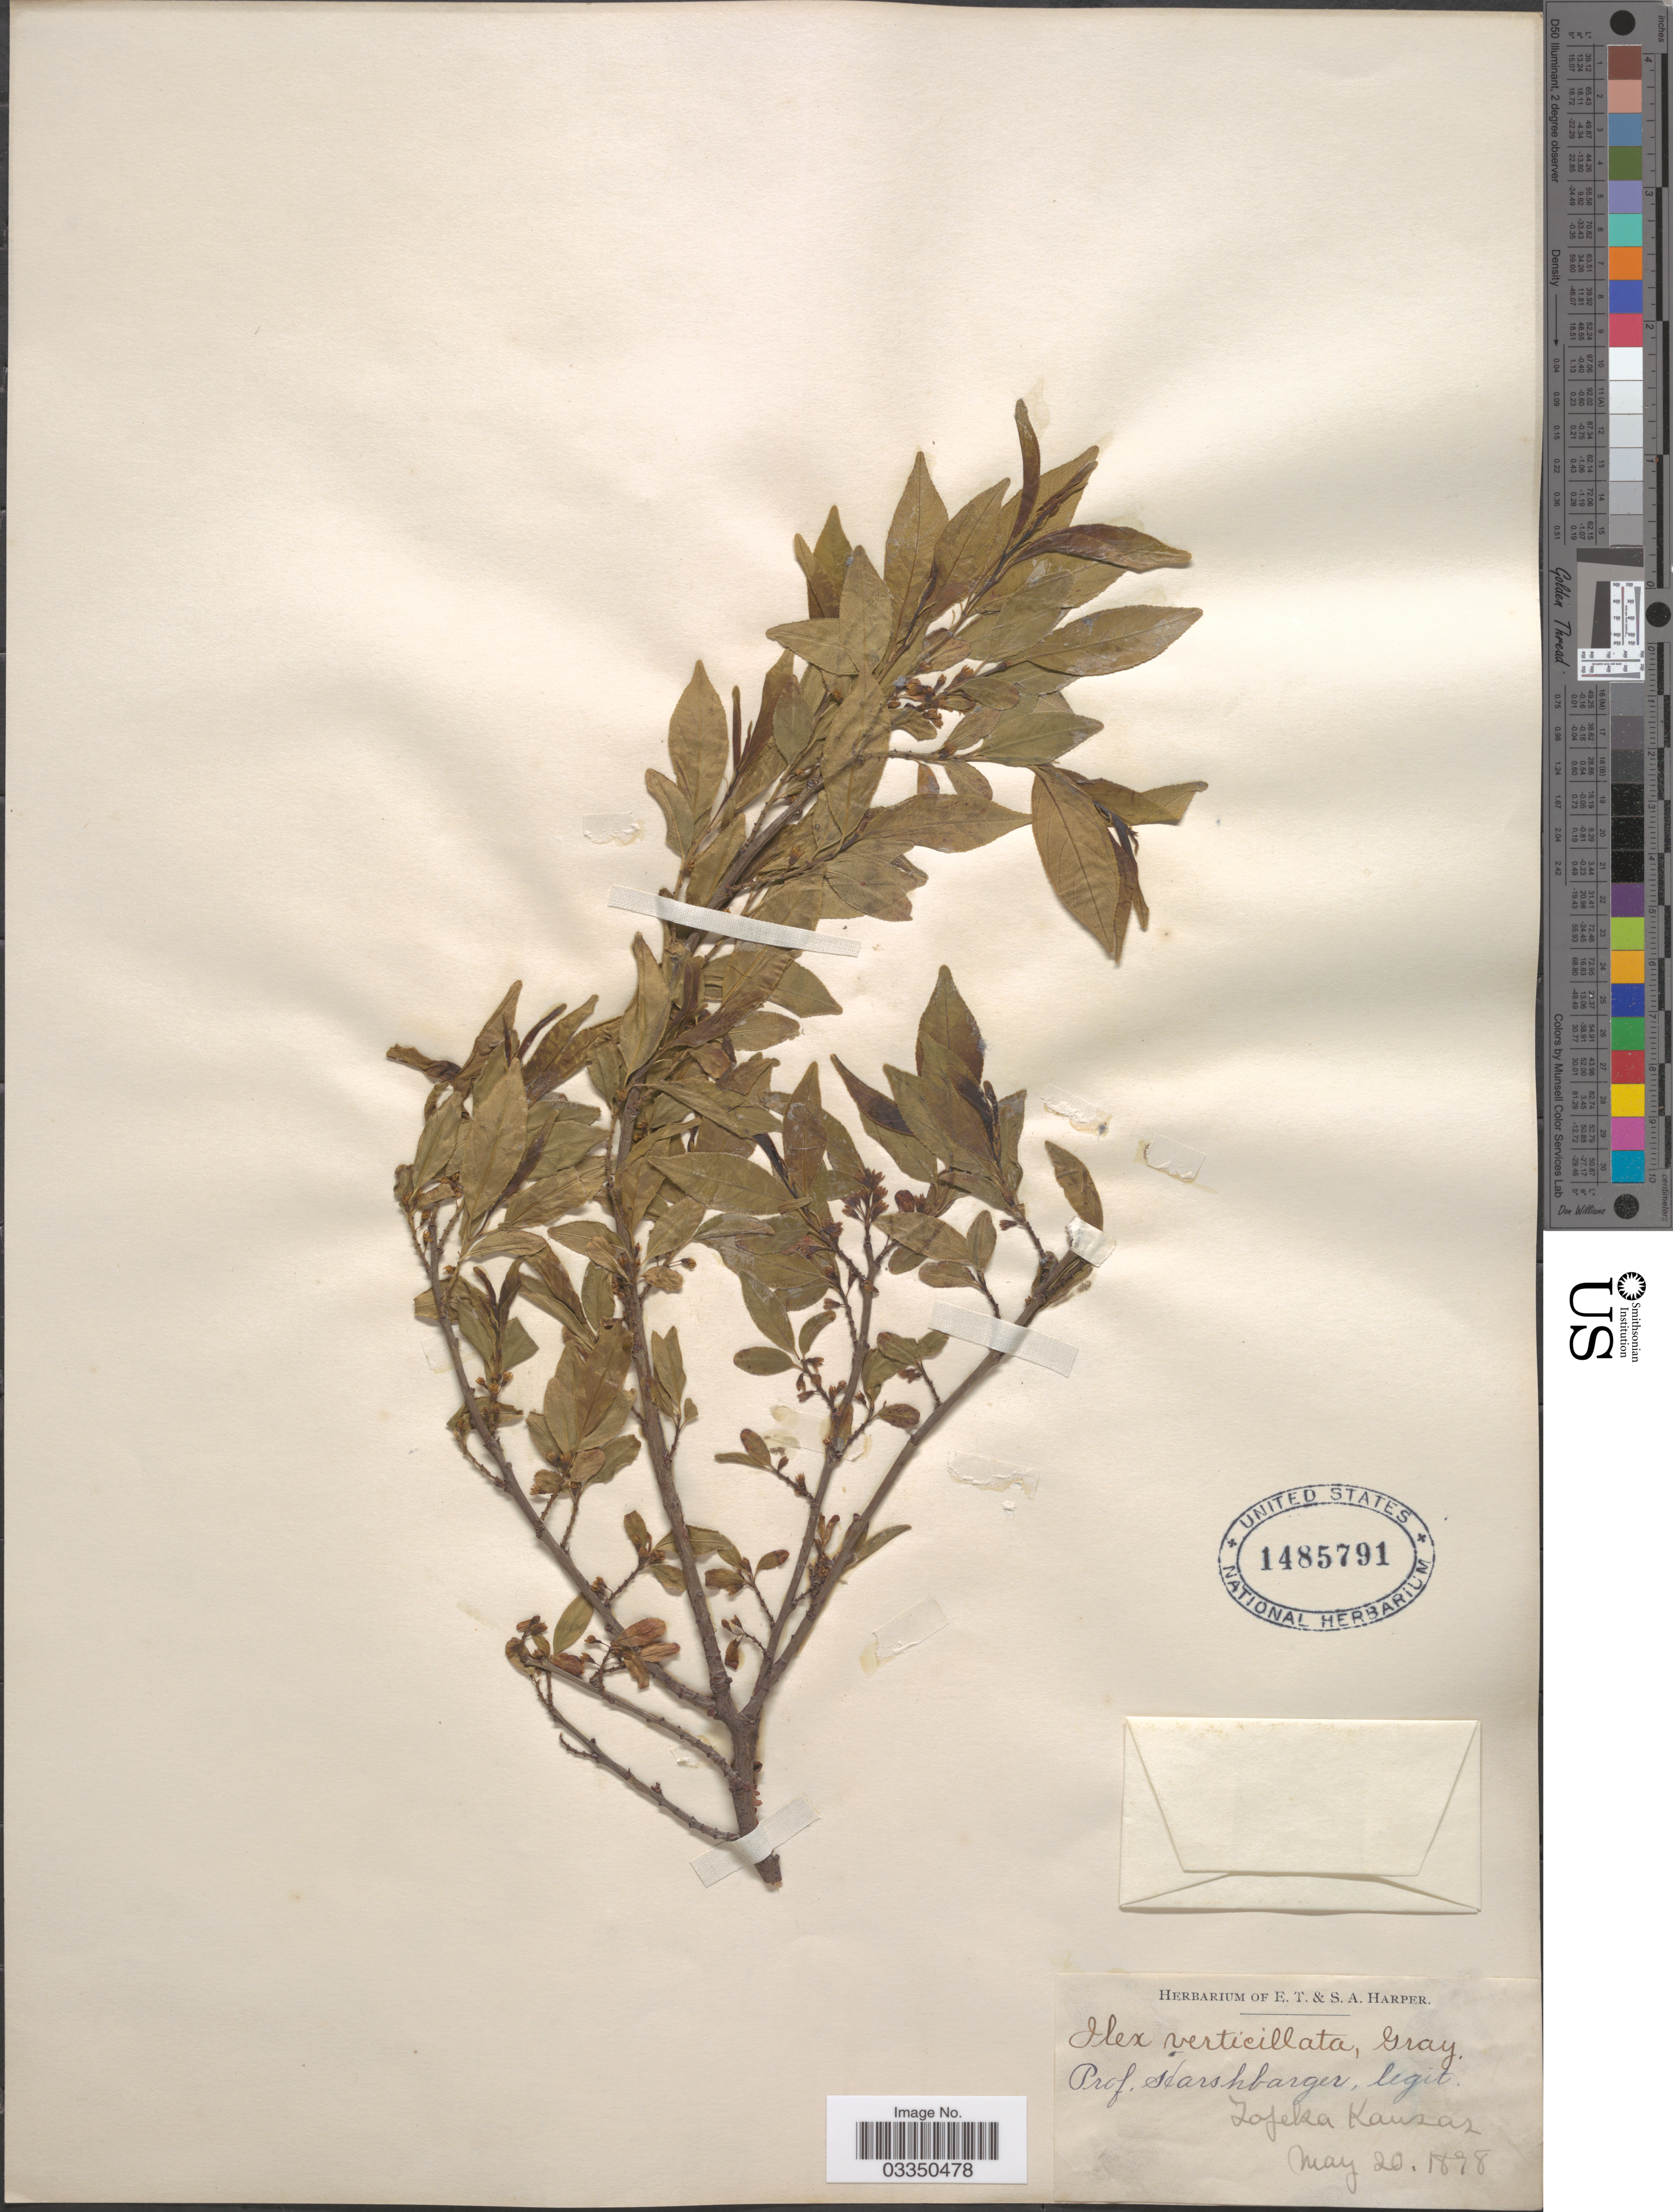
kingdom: Plantae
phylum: Tracheophyta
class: Magnoliopsida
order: Aquifoliales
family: Aquifoliaceae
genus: Ilex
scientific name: Ilex verticillata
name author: (L.) A. Gray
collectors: Harshbarger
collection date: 1898-05-20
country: United States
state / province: Kansas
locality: Topeka.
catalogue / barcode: US 1485791